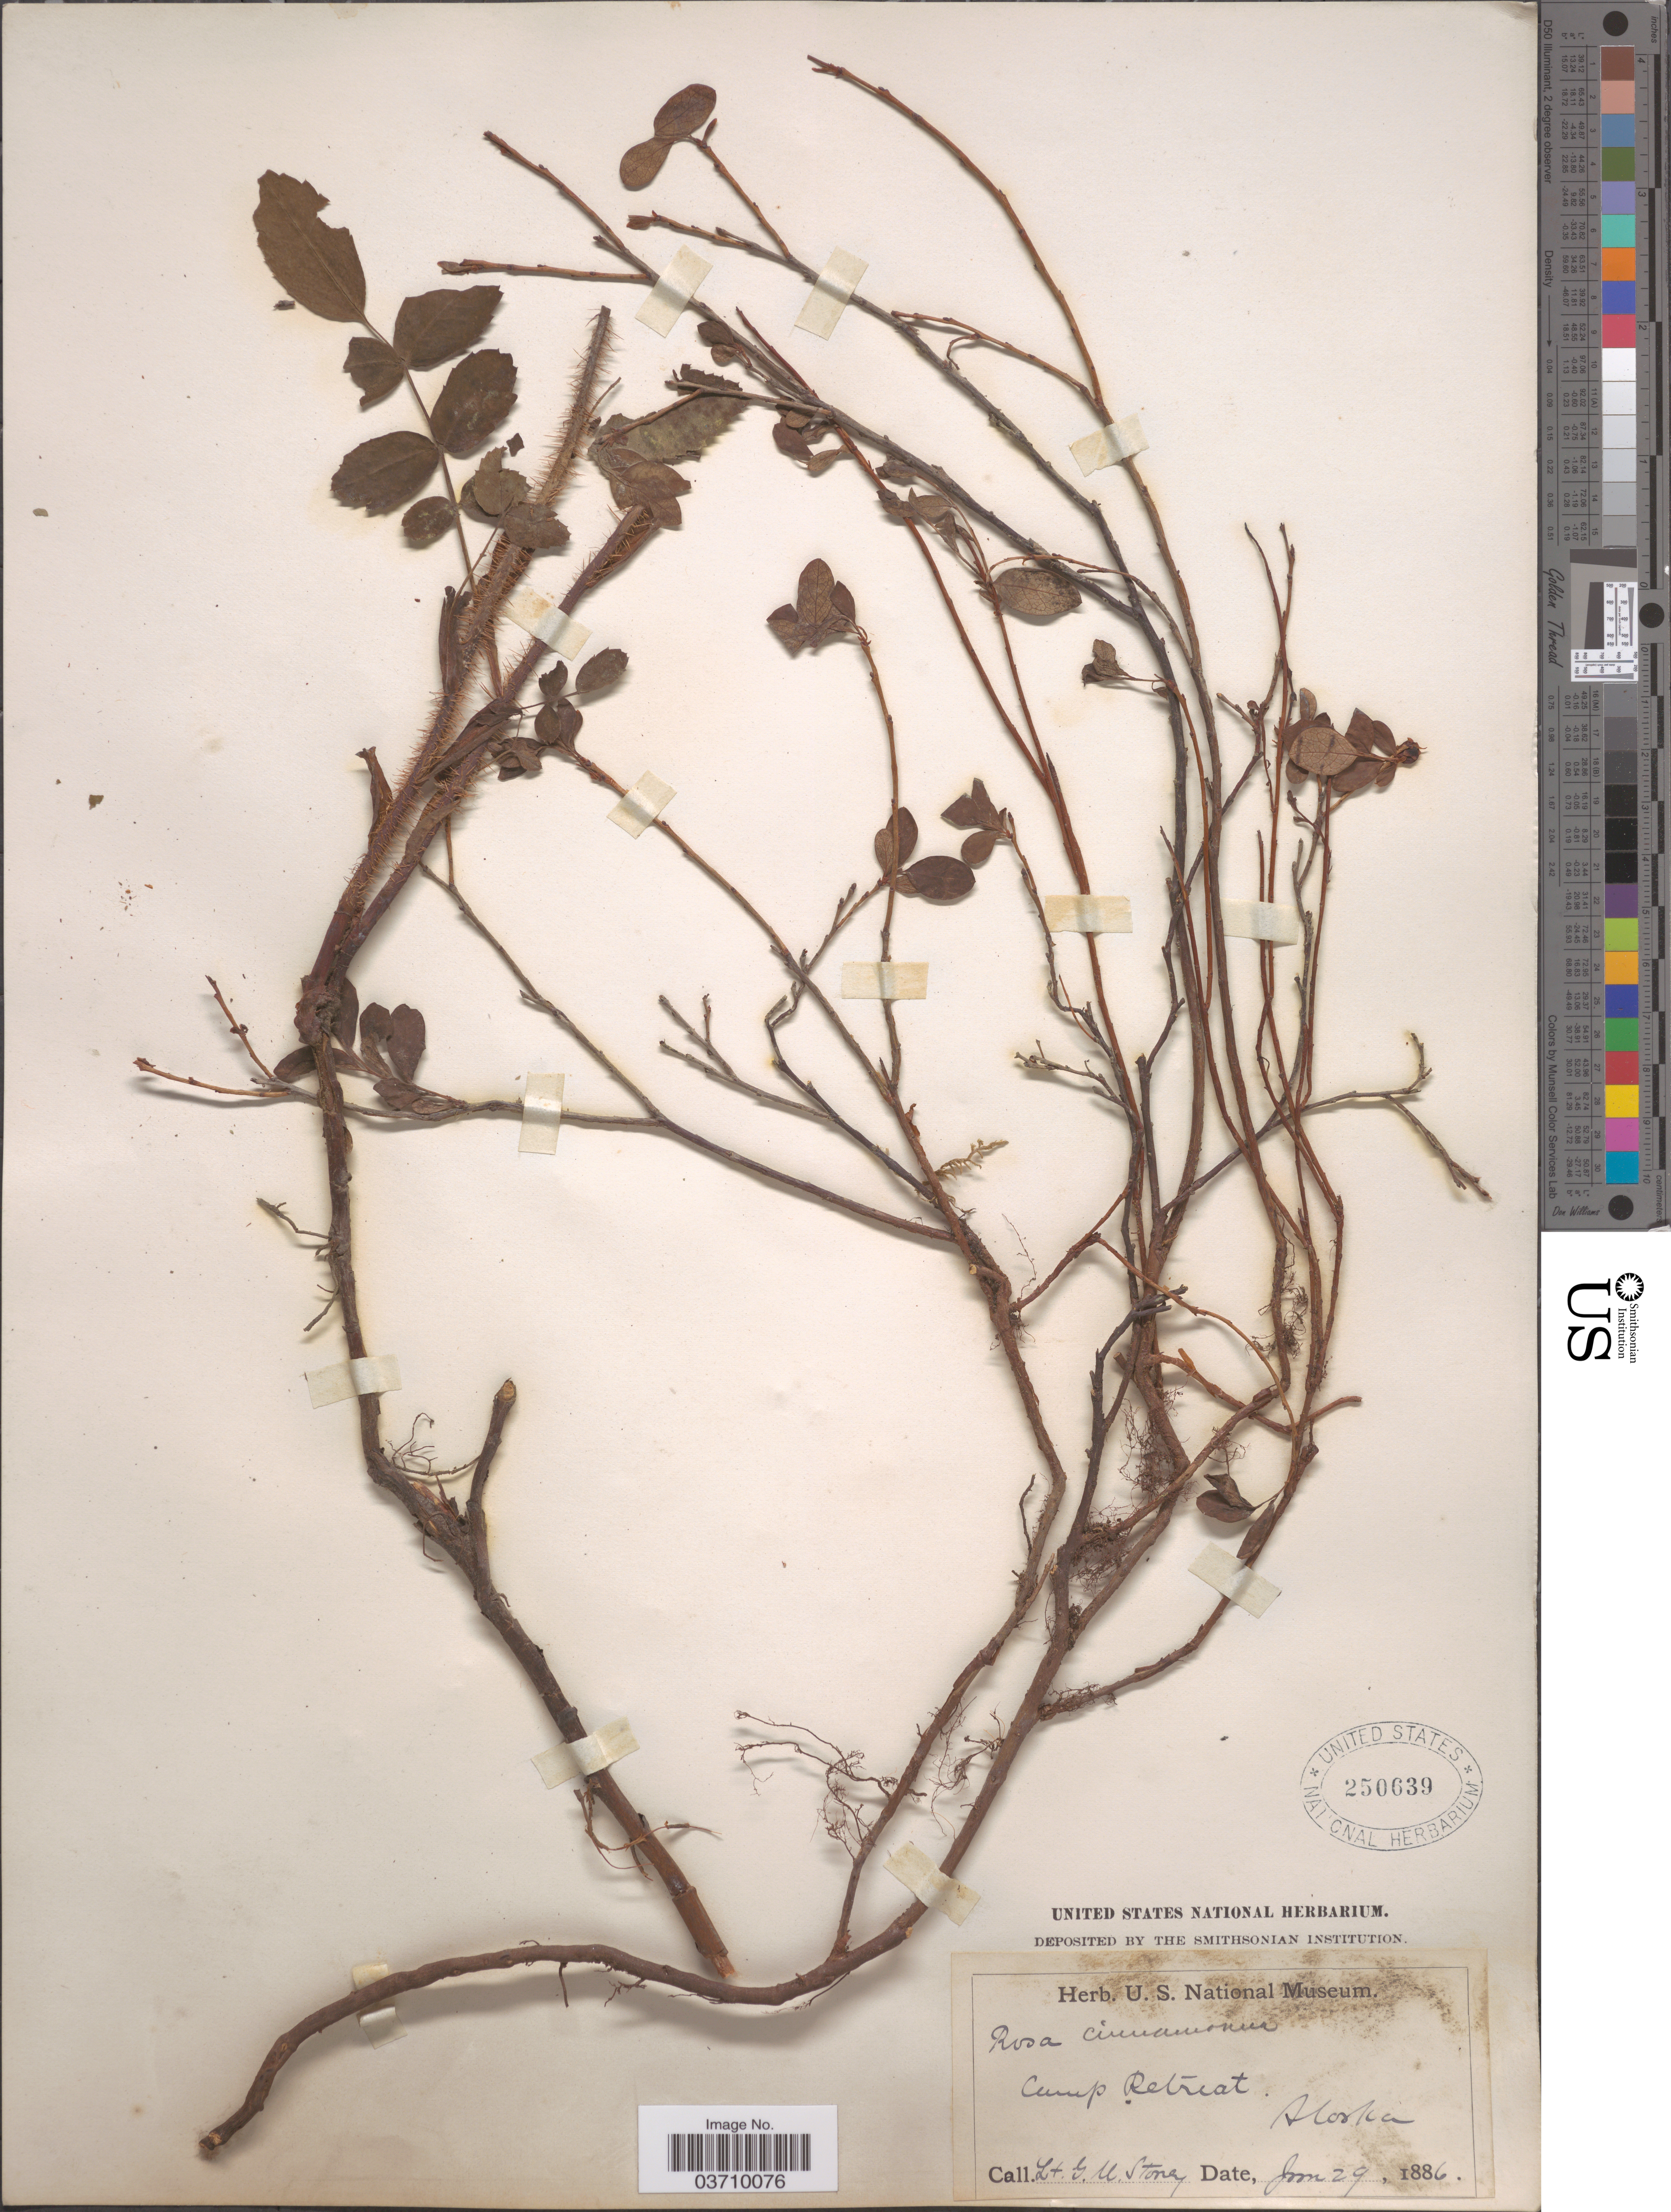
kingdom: Plantae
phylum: Tracheophyta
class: Magnoliopsida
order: Rosales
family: Rosaceae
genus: Rosa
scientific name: Rosa acicularis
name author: Lindl.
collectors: G. Stoney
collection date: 1886-06-29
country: United States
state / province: Alaska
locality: Camp Retreat.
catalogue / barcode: US 250639